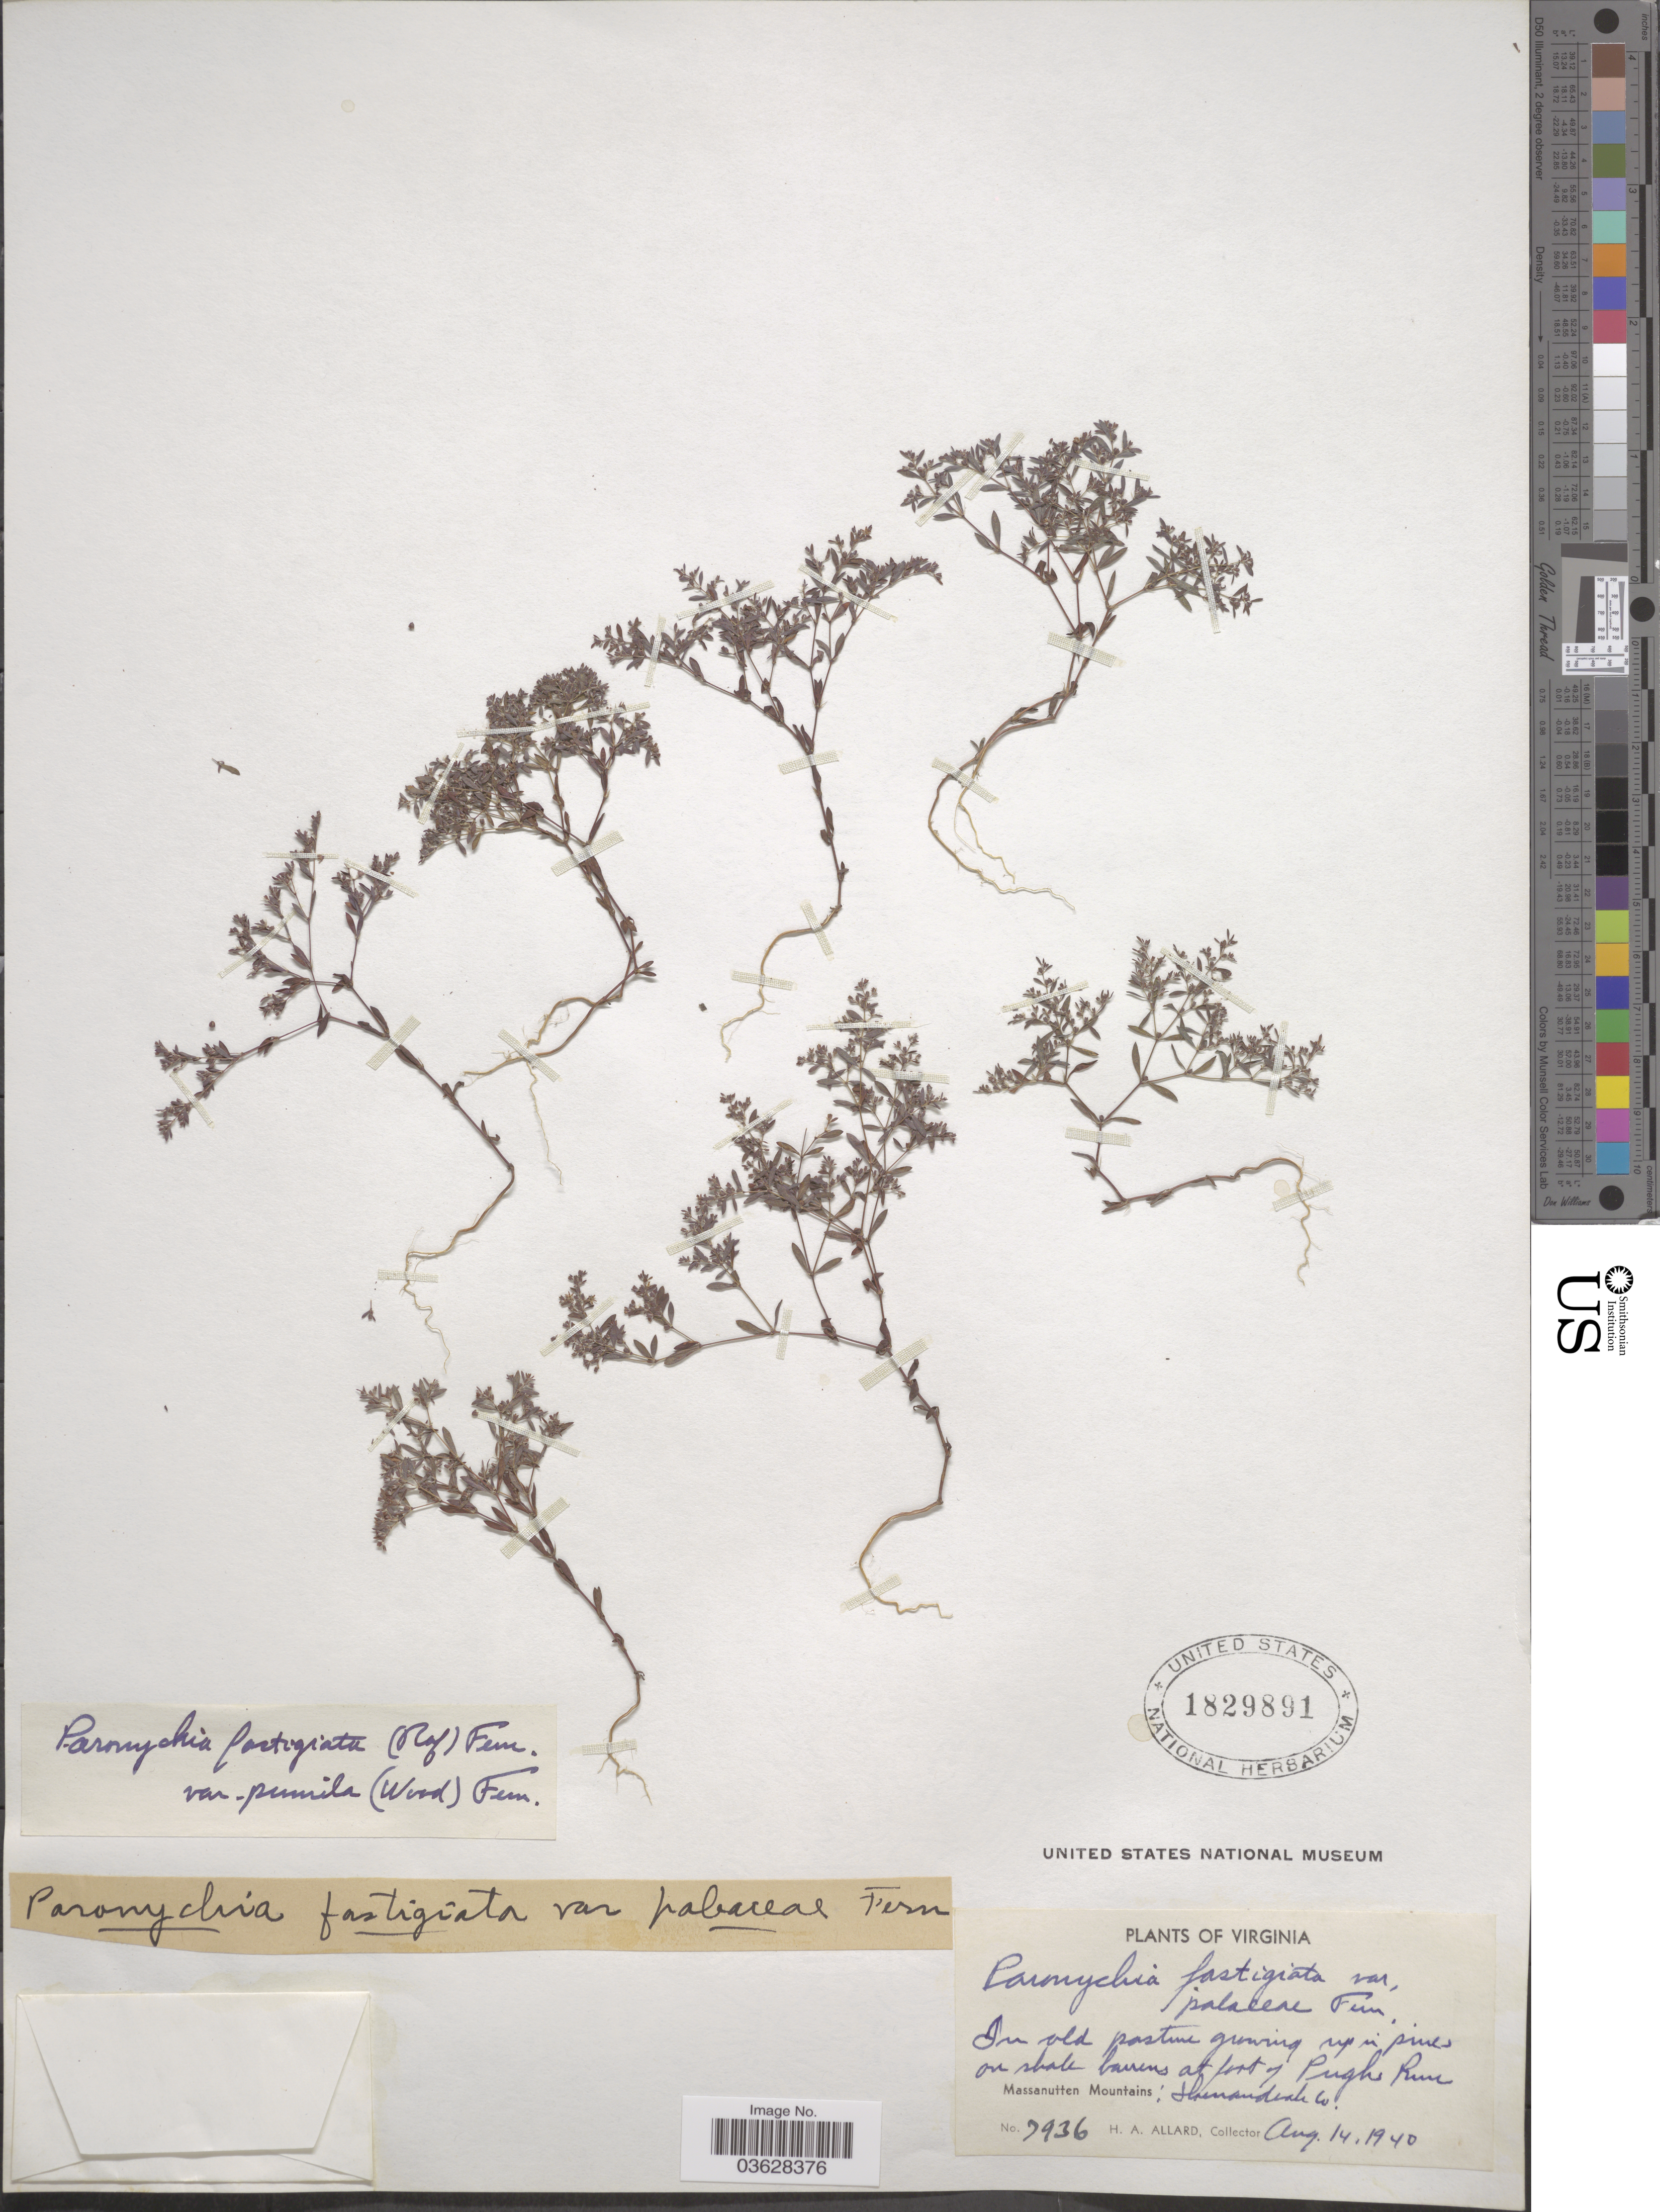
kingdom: Plantae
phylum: Tracheophyta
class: Magnoliopsida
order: Caryophyllales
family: Caryophyllaceae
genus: Paronychia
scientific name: Paronychia fastigiata var. pumila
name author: (Alph. Wood) Fernald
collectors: H. A. Allard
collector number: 7936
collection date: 1940-08-14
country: United States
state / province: Virginia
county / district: Shenandoah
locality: At foot of Pughs Run. Massanutten Mountains: Shenandoah Co.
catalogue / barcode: US 1829891